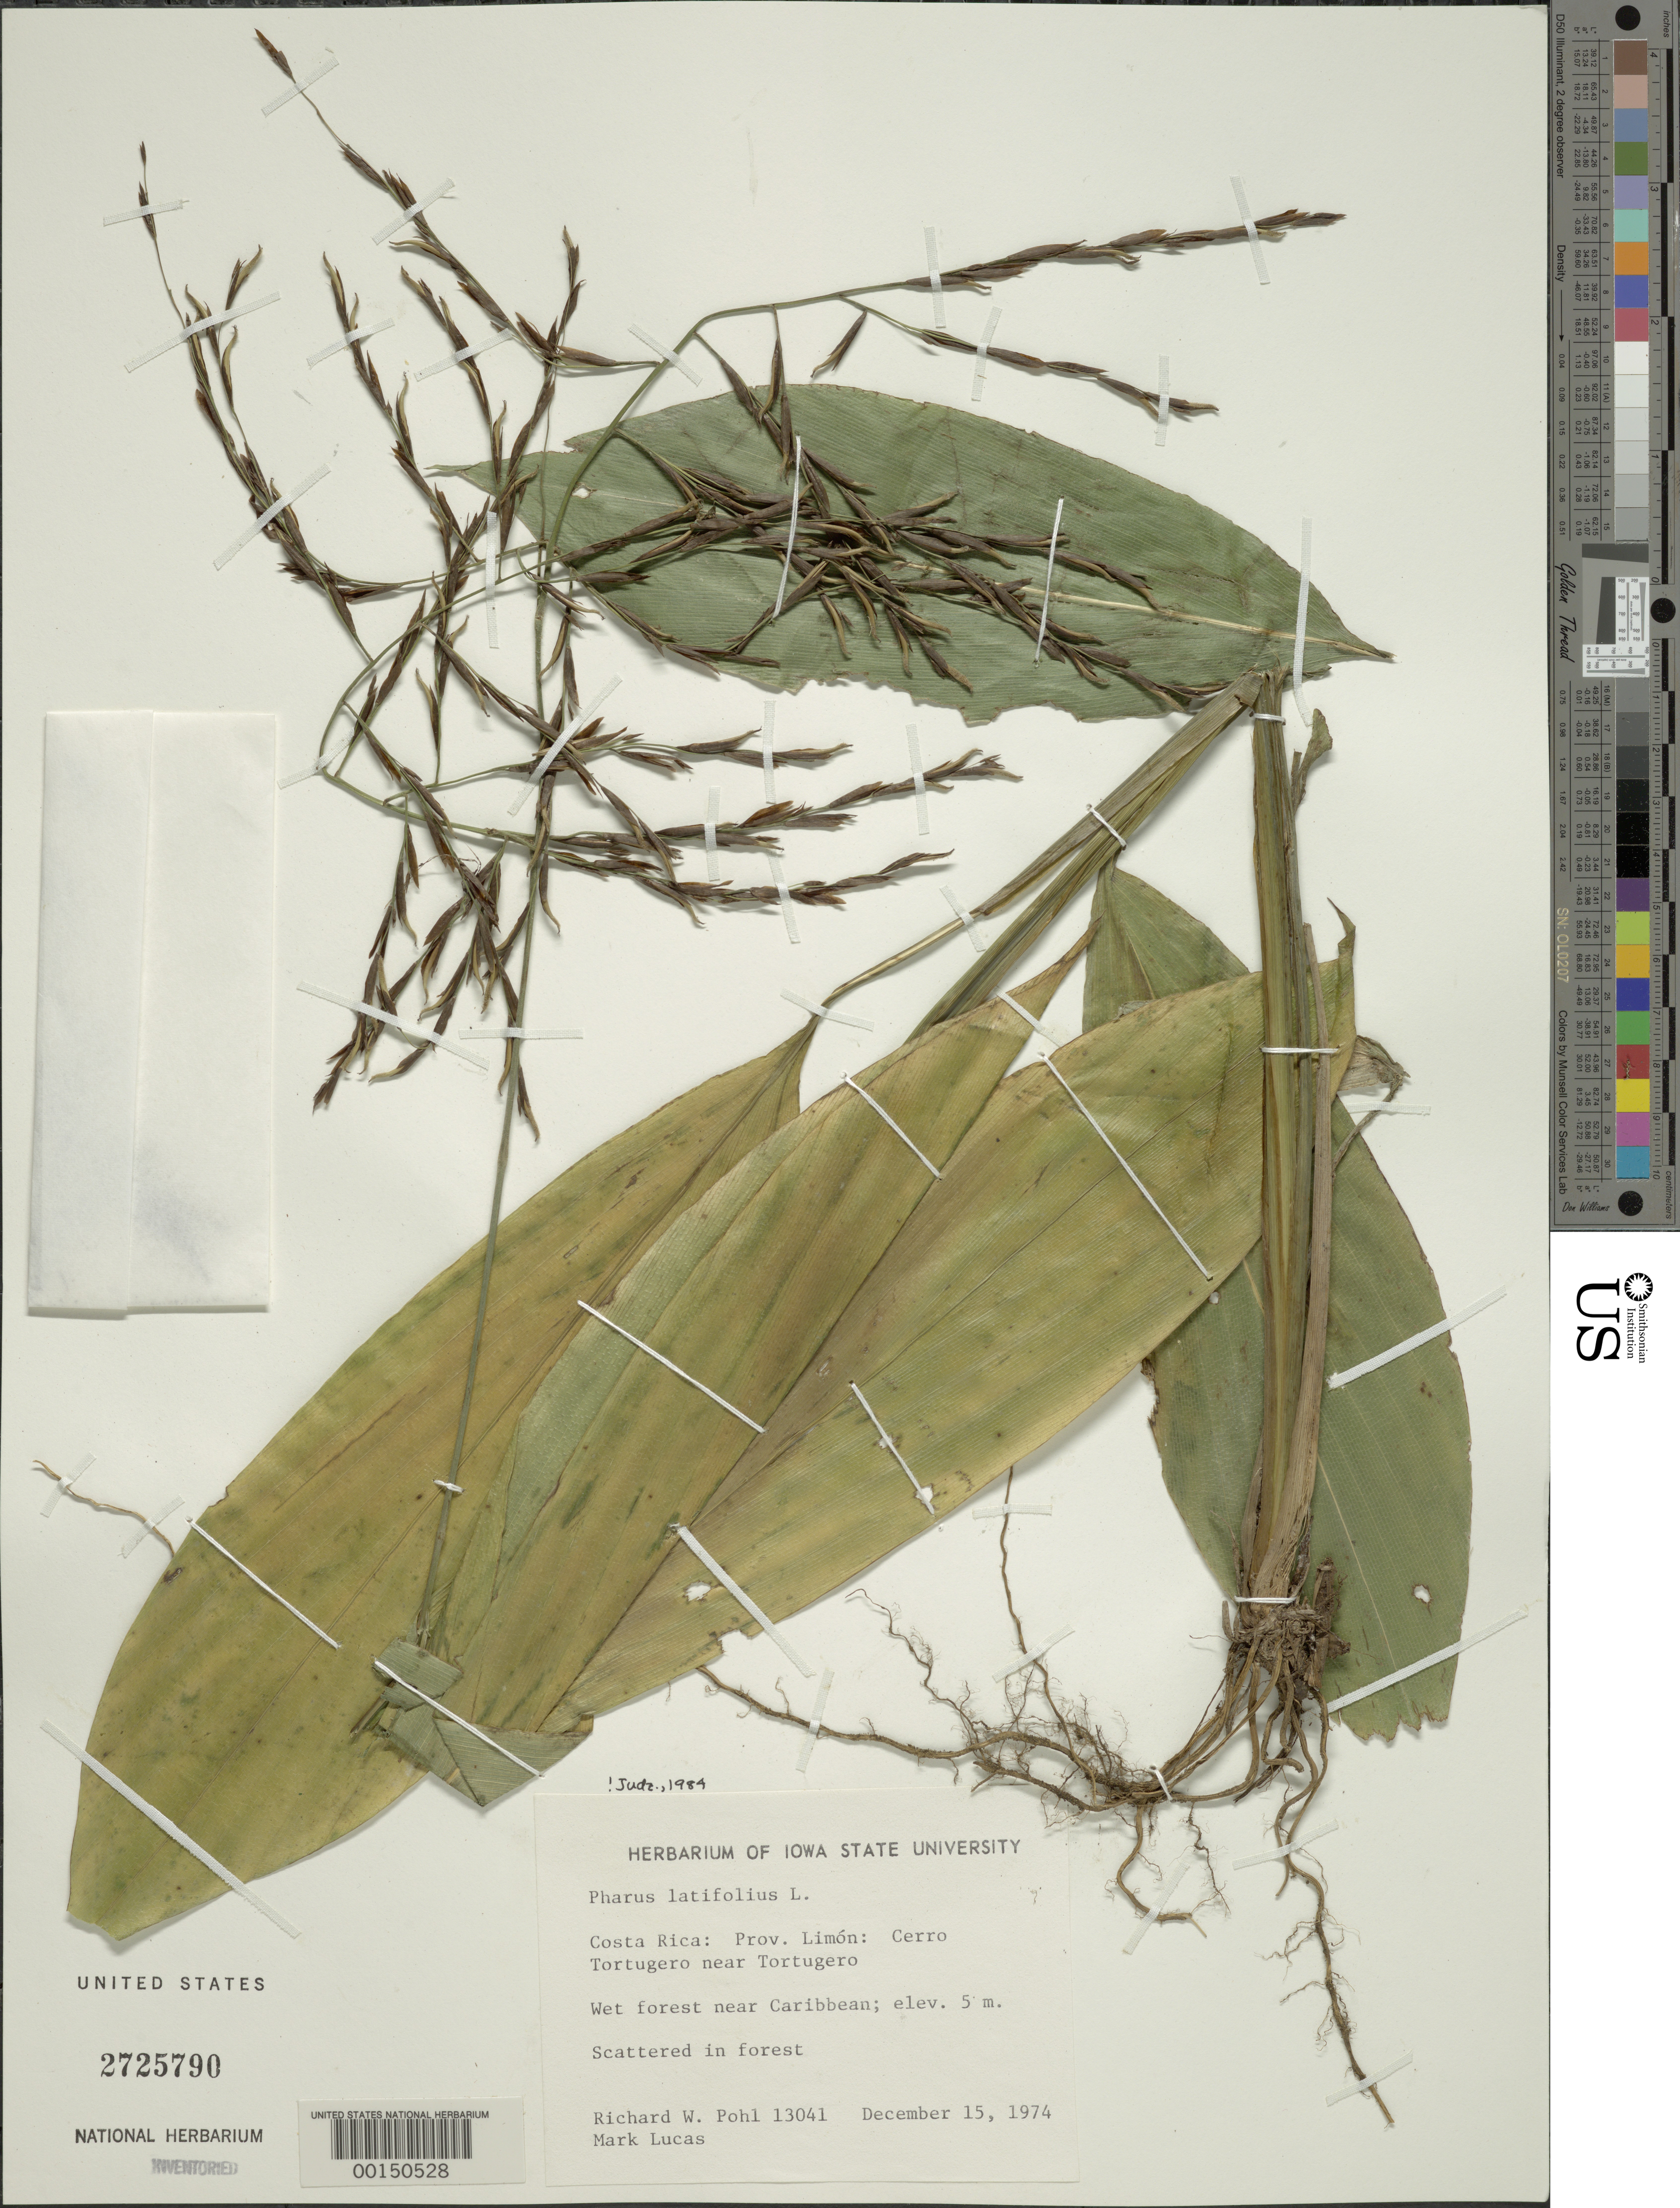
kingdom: Plantae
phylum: Tracheophyta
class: Liliopsida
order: Poales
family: Poaceae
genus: Pharus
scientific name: Pharus latifolius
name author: L.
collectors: R. W. Pohl & M. Lucas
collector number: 13041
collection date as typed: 15 Dec 1974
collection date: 1974-12-15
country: Costa Rica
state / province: Limón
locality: Cerro tortugero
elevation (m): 5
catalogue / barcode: US 2725790